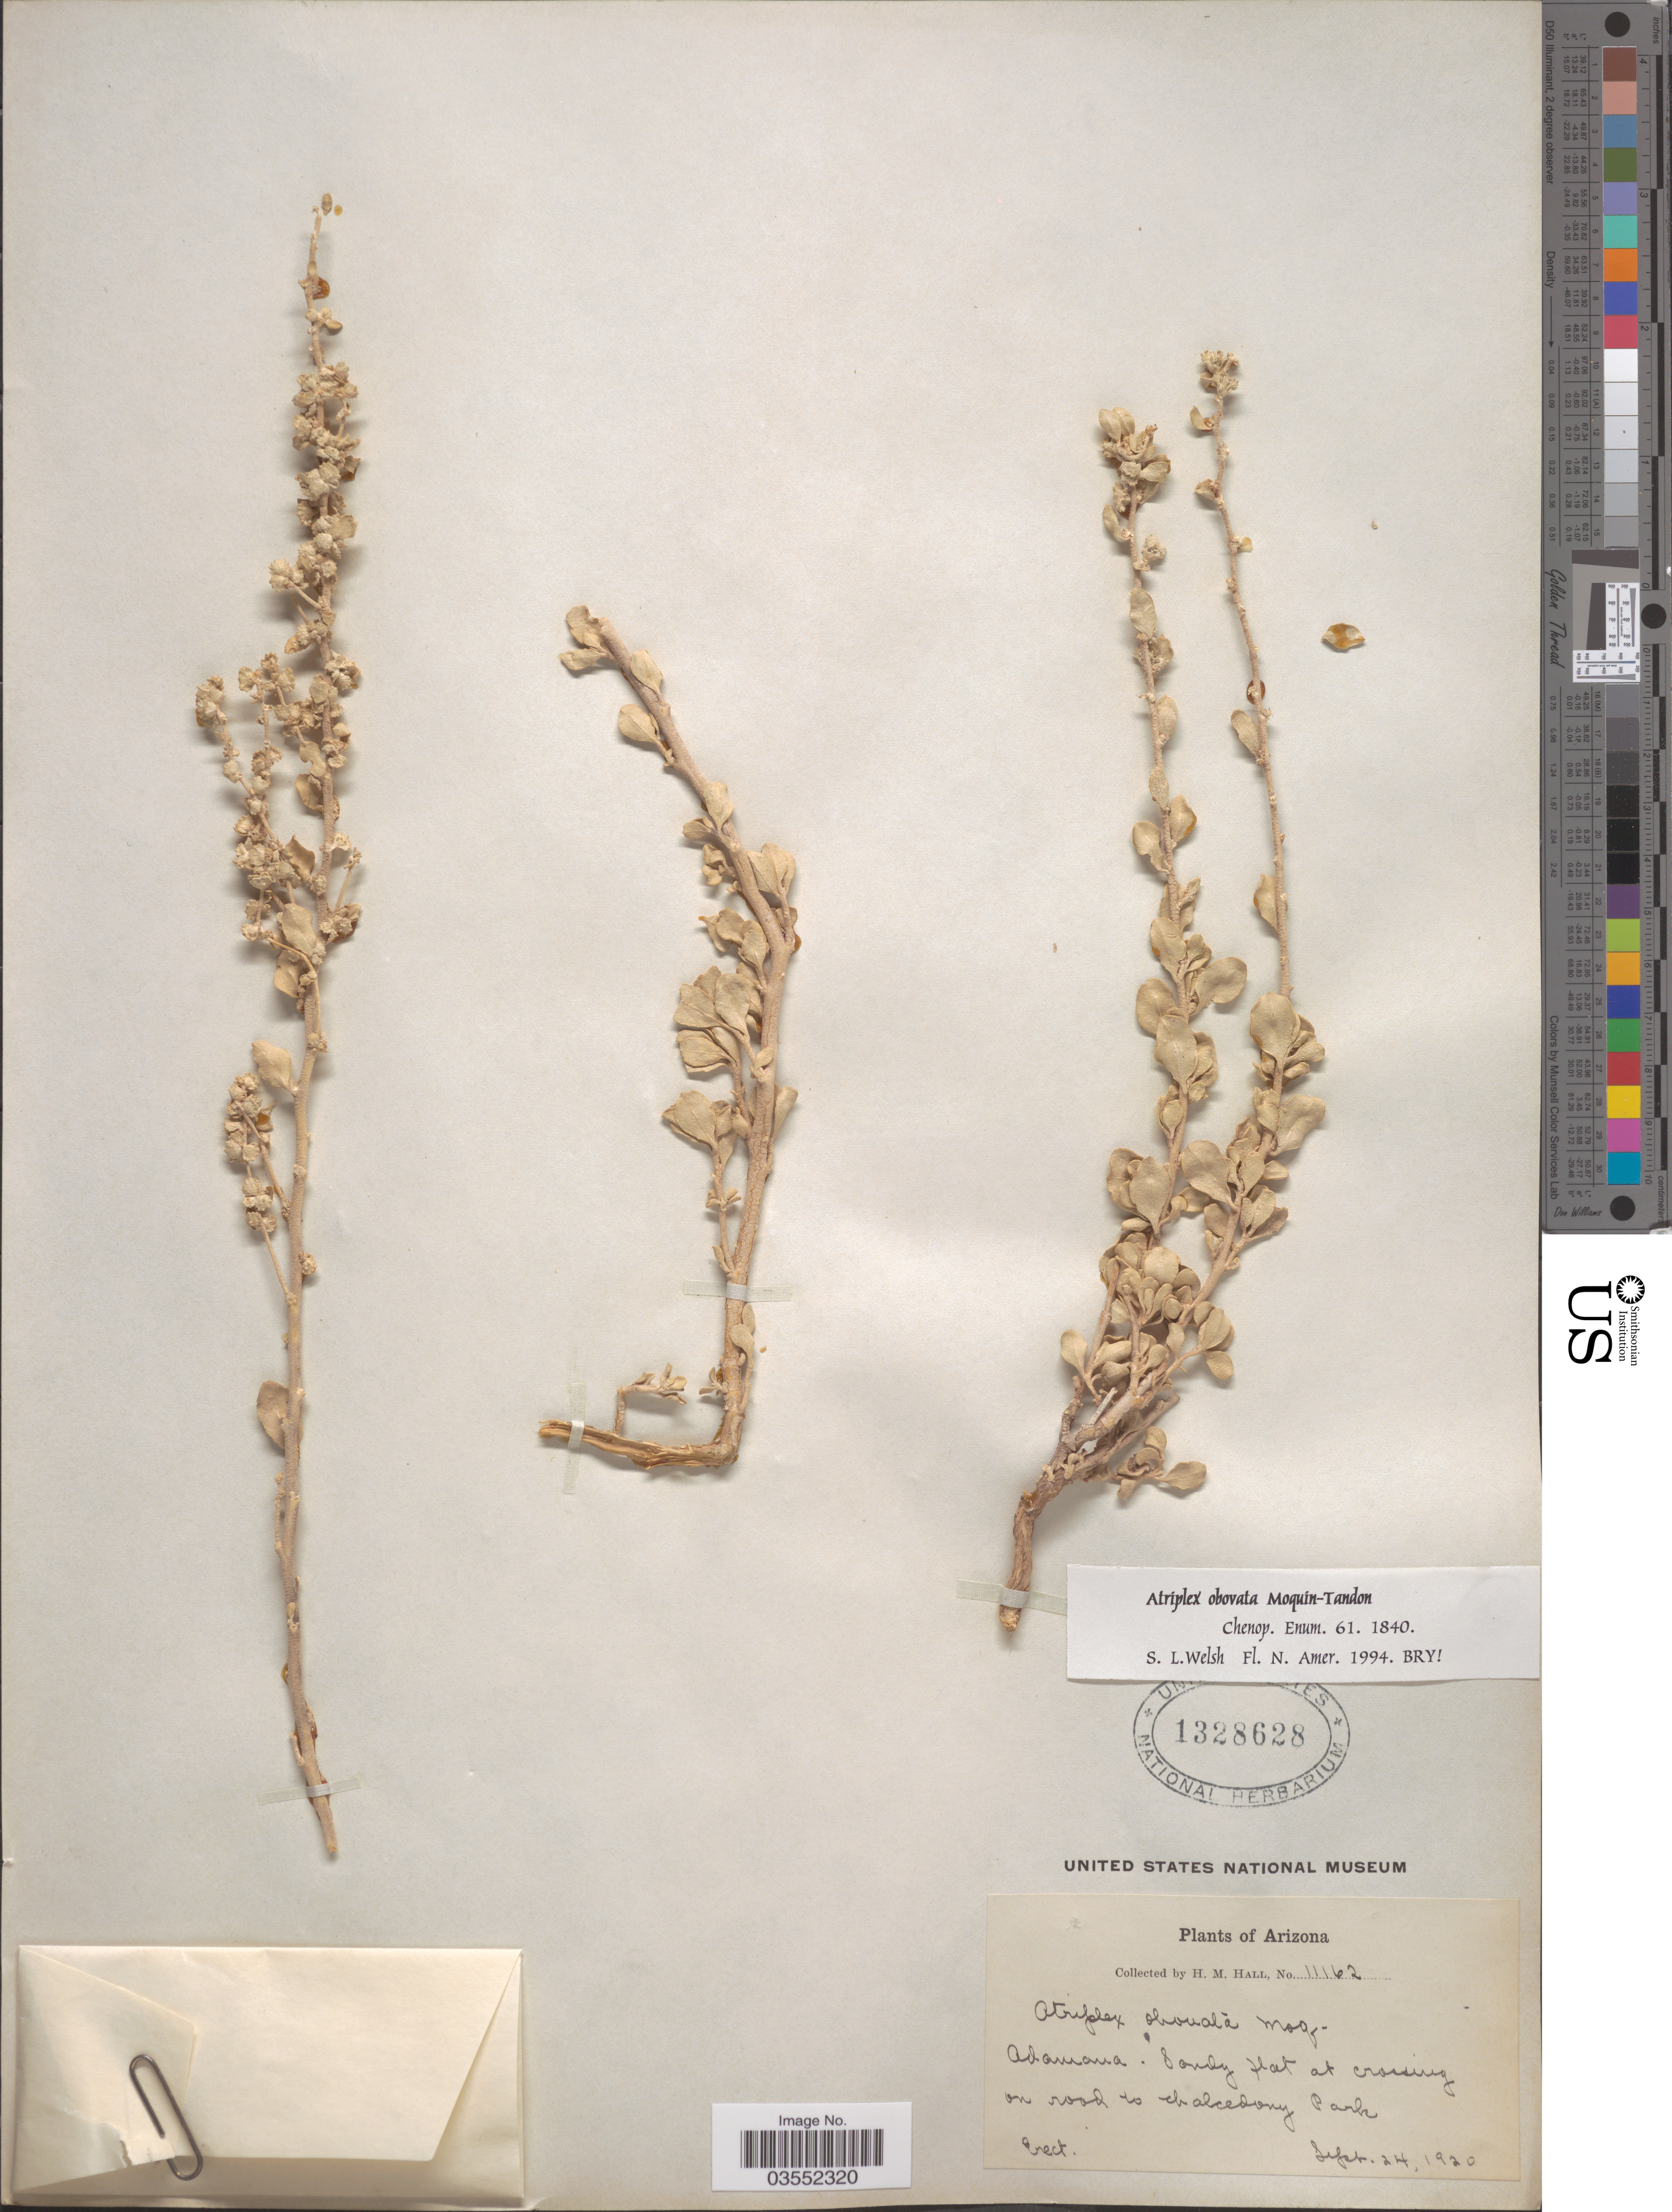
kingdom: Plantae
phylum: Tracheophyta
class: Magnoliopsida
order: Caryophyllales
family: Amaranthaceae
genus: Atriplex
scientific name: Atriplex obovata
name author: Moq.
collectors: H. M. Hall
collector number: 11162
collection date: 1920-09-24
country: United States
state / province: Arizona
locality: Adamana. Sandy flat at crossing on road to chalcedony Park.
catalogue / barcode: US 1328628